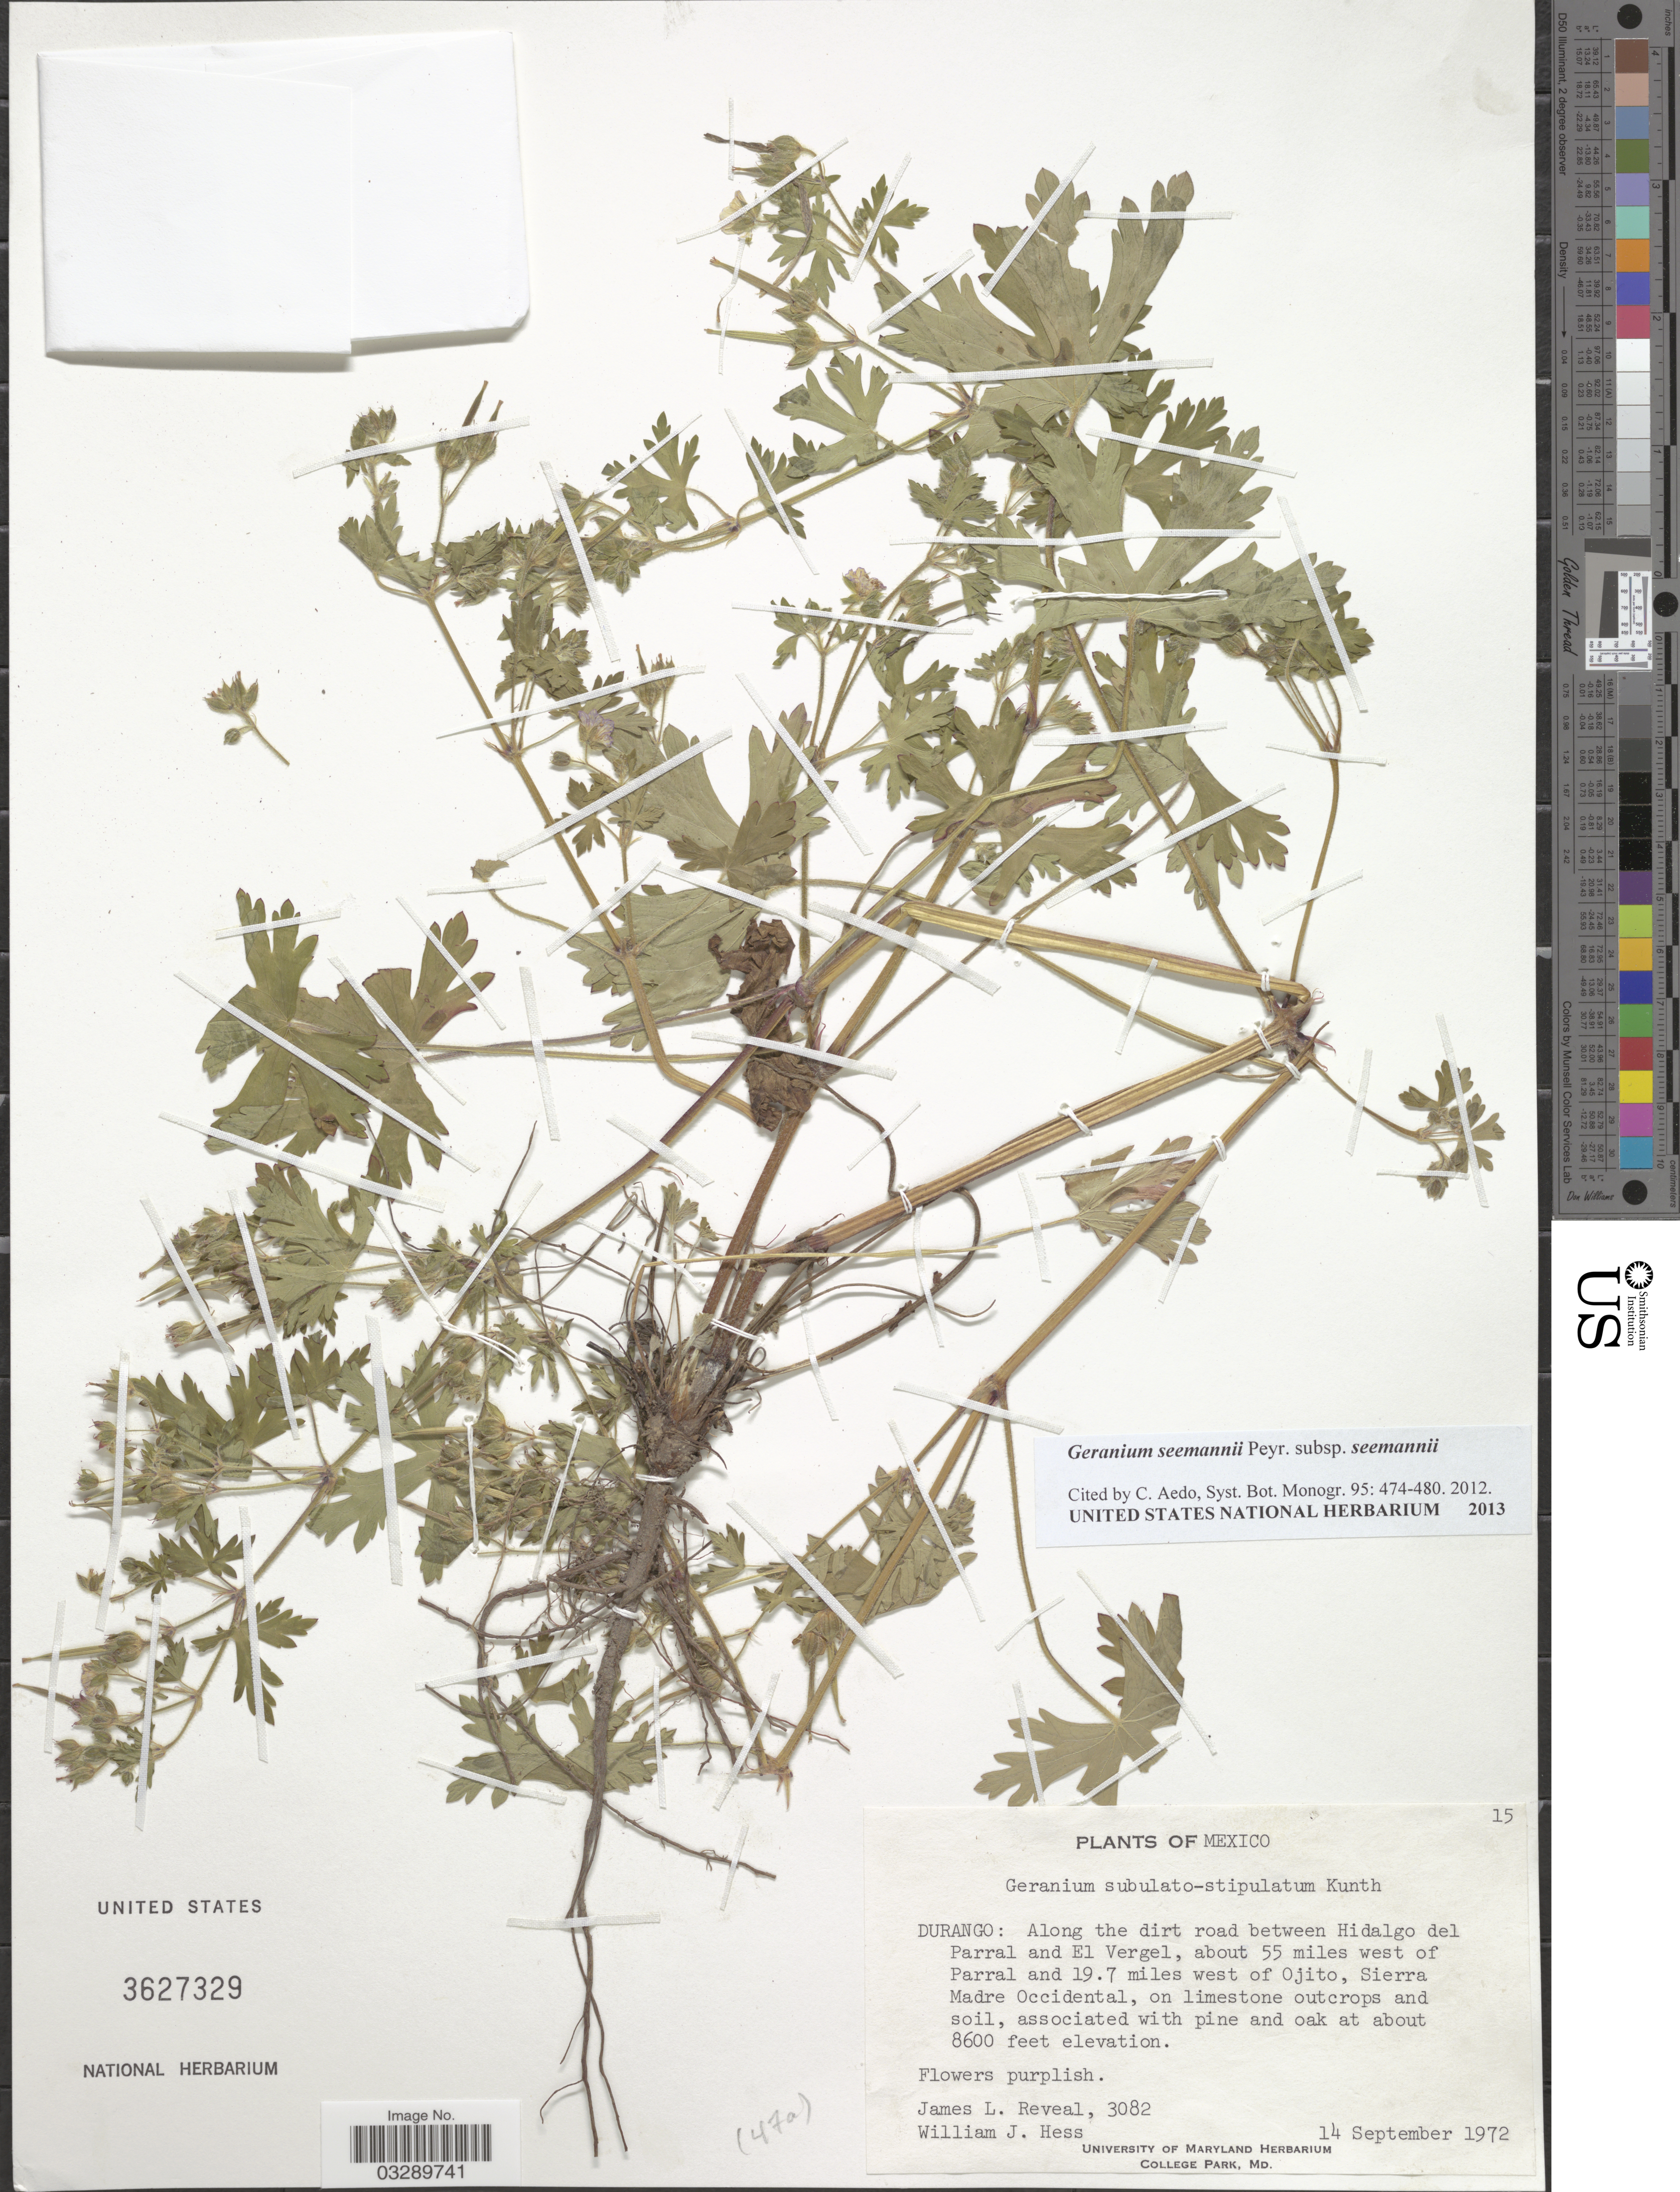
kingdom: Plantae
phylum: Tracheophyta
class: Magnoliopsida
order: Geraniales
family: Geraniaceae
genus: Geranium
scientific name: Geranium seemannii subsp. seemannii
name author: Peyr.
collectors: J. L. Reveal & W. Hess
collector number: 3082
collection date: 1972-09-14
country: Mexico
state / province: Durango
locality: Along the dirt road between Hidalgo del Parral and El Vergel, about 55 miles west of Parral and 19.7 miles west of Ojito, Sierra Madre Occidental.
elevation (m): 2621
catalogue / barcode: US 3627329